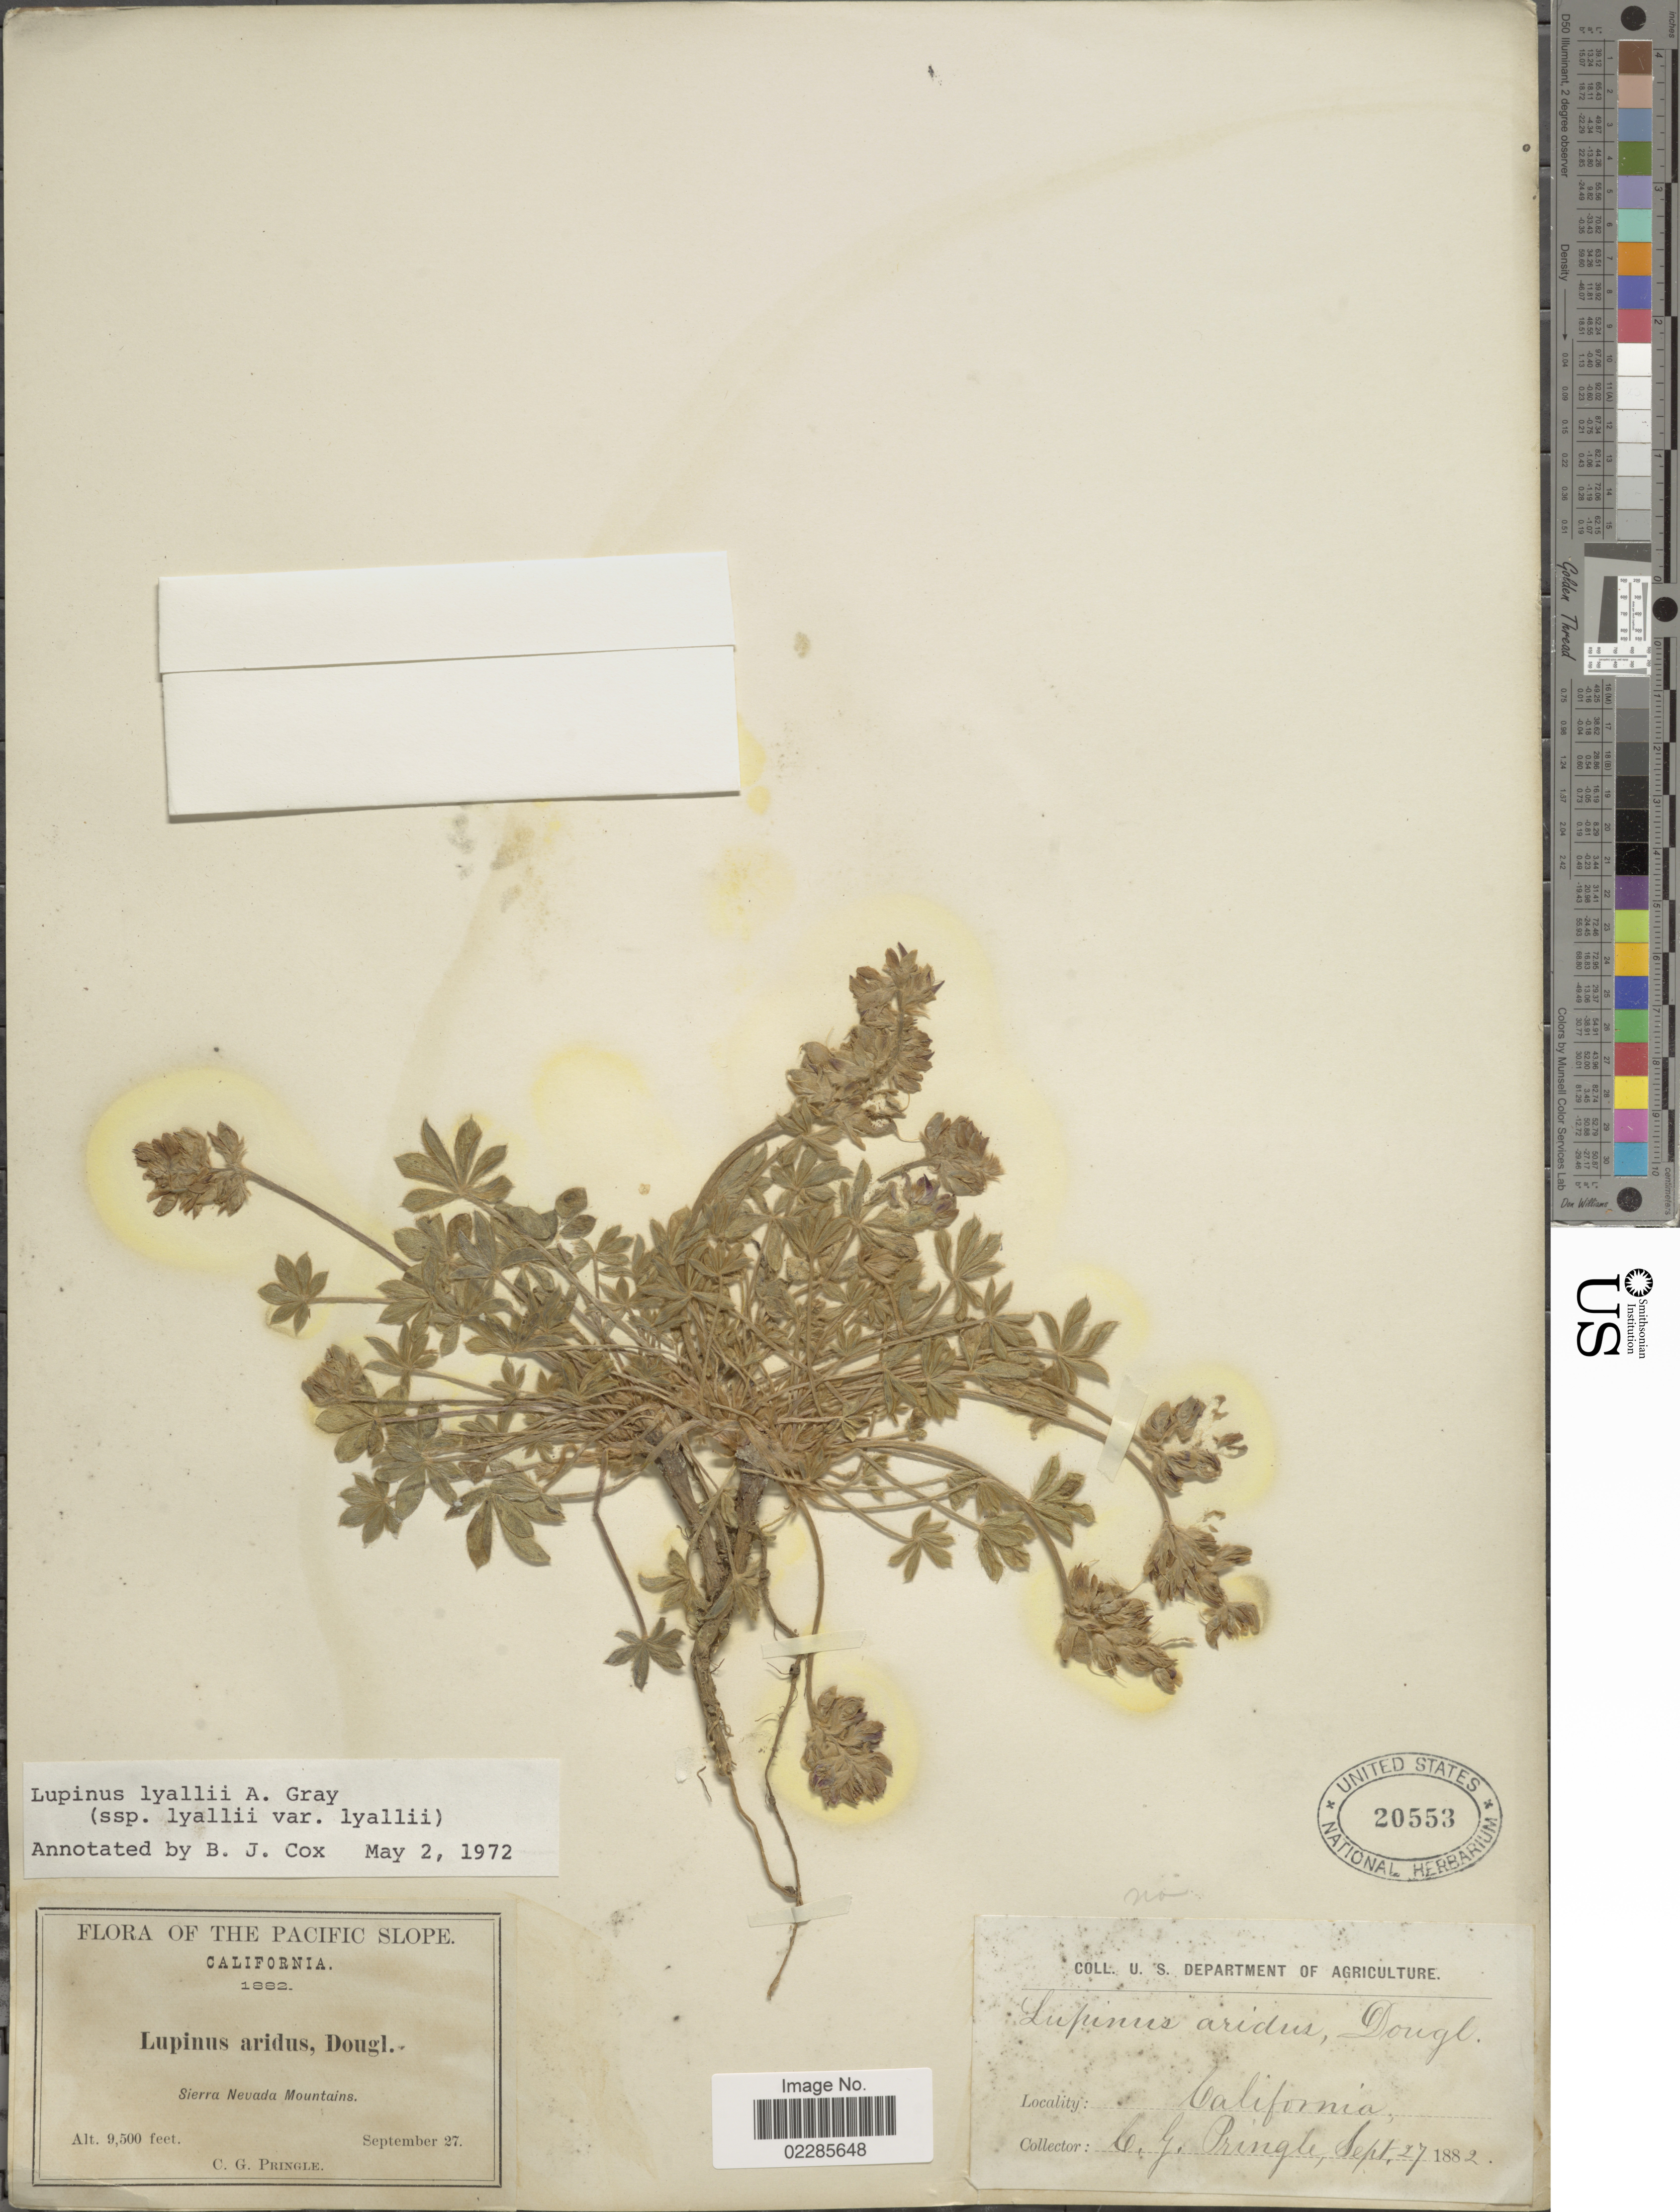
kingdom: Plantae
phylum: Tracheophyta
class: Magnoliopsida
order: Fabales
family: Fabaceae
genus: Lupinus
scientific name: Lupinus lyallii subsp. lyallii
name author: A. Gray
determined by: Cox, B. J.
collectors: C. G. Pringle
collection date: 1882-09-27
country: United States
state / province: California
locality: The Pacific Slope, Sierra nevada Mountains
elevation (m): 2896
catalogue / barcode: US 20553